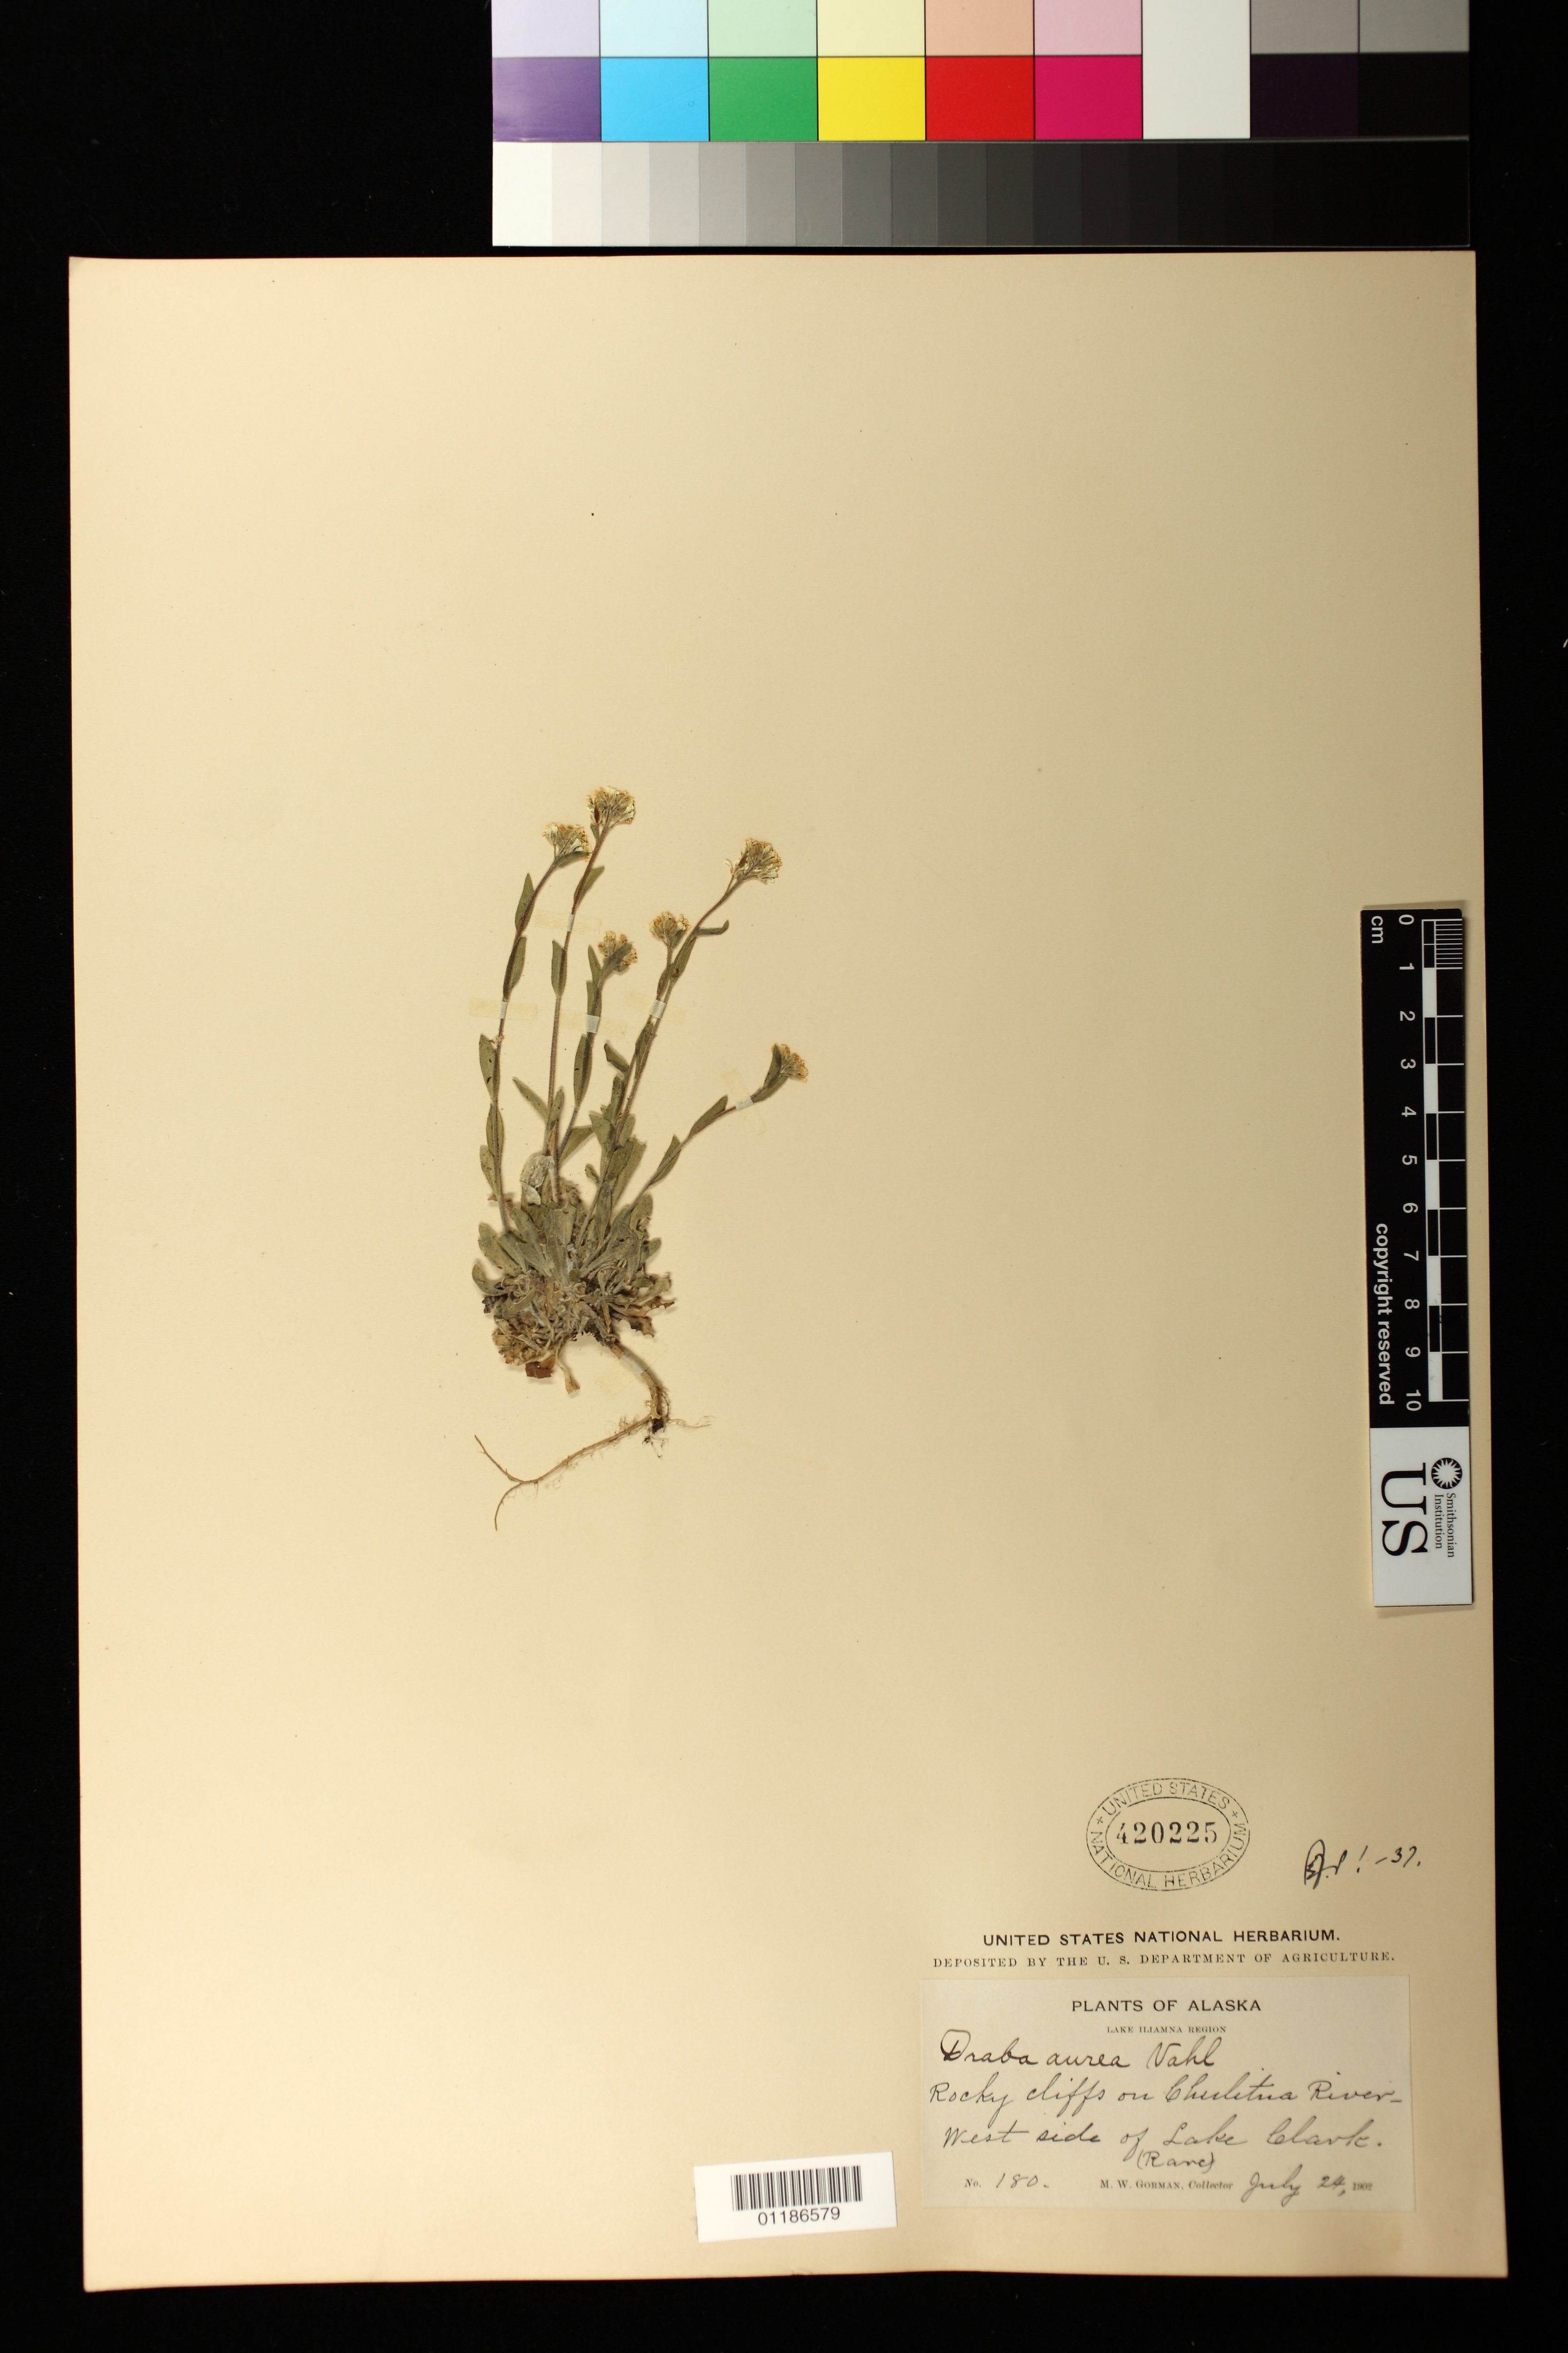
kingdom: Plantae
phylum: Tracheophyta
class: Magnoliopsida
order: Brassicales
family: Brassicaceae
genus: Draba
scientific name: Draba aurea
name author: Vahl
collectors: M. W. Gorman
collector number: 180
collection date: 1902-07-24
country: United States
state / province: Alaska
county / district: Lake and Peninsula Borough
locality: Rocky cliffs on Chulitna River - West side of Lake Clark. (Rare)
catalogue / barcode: US 420225